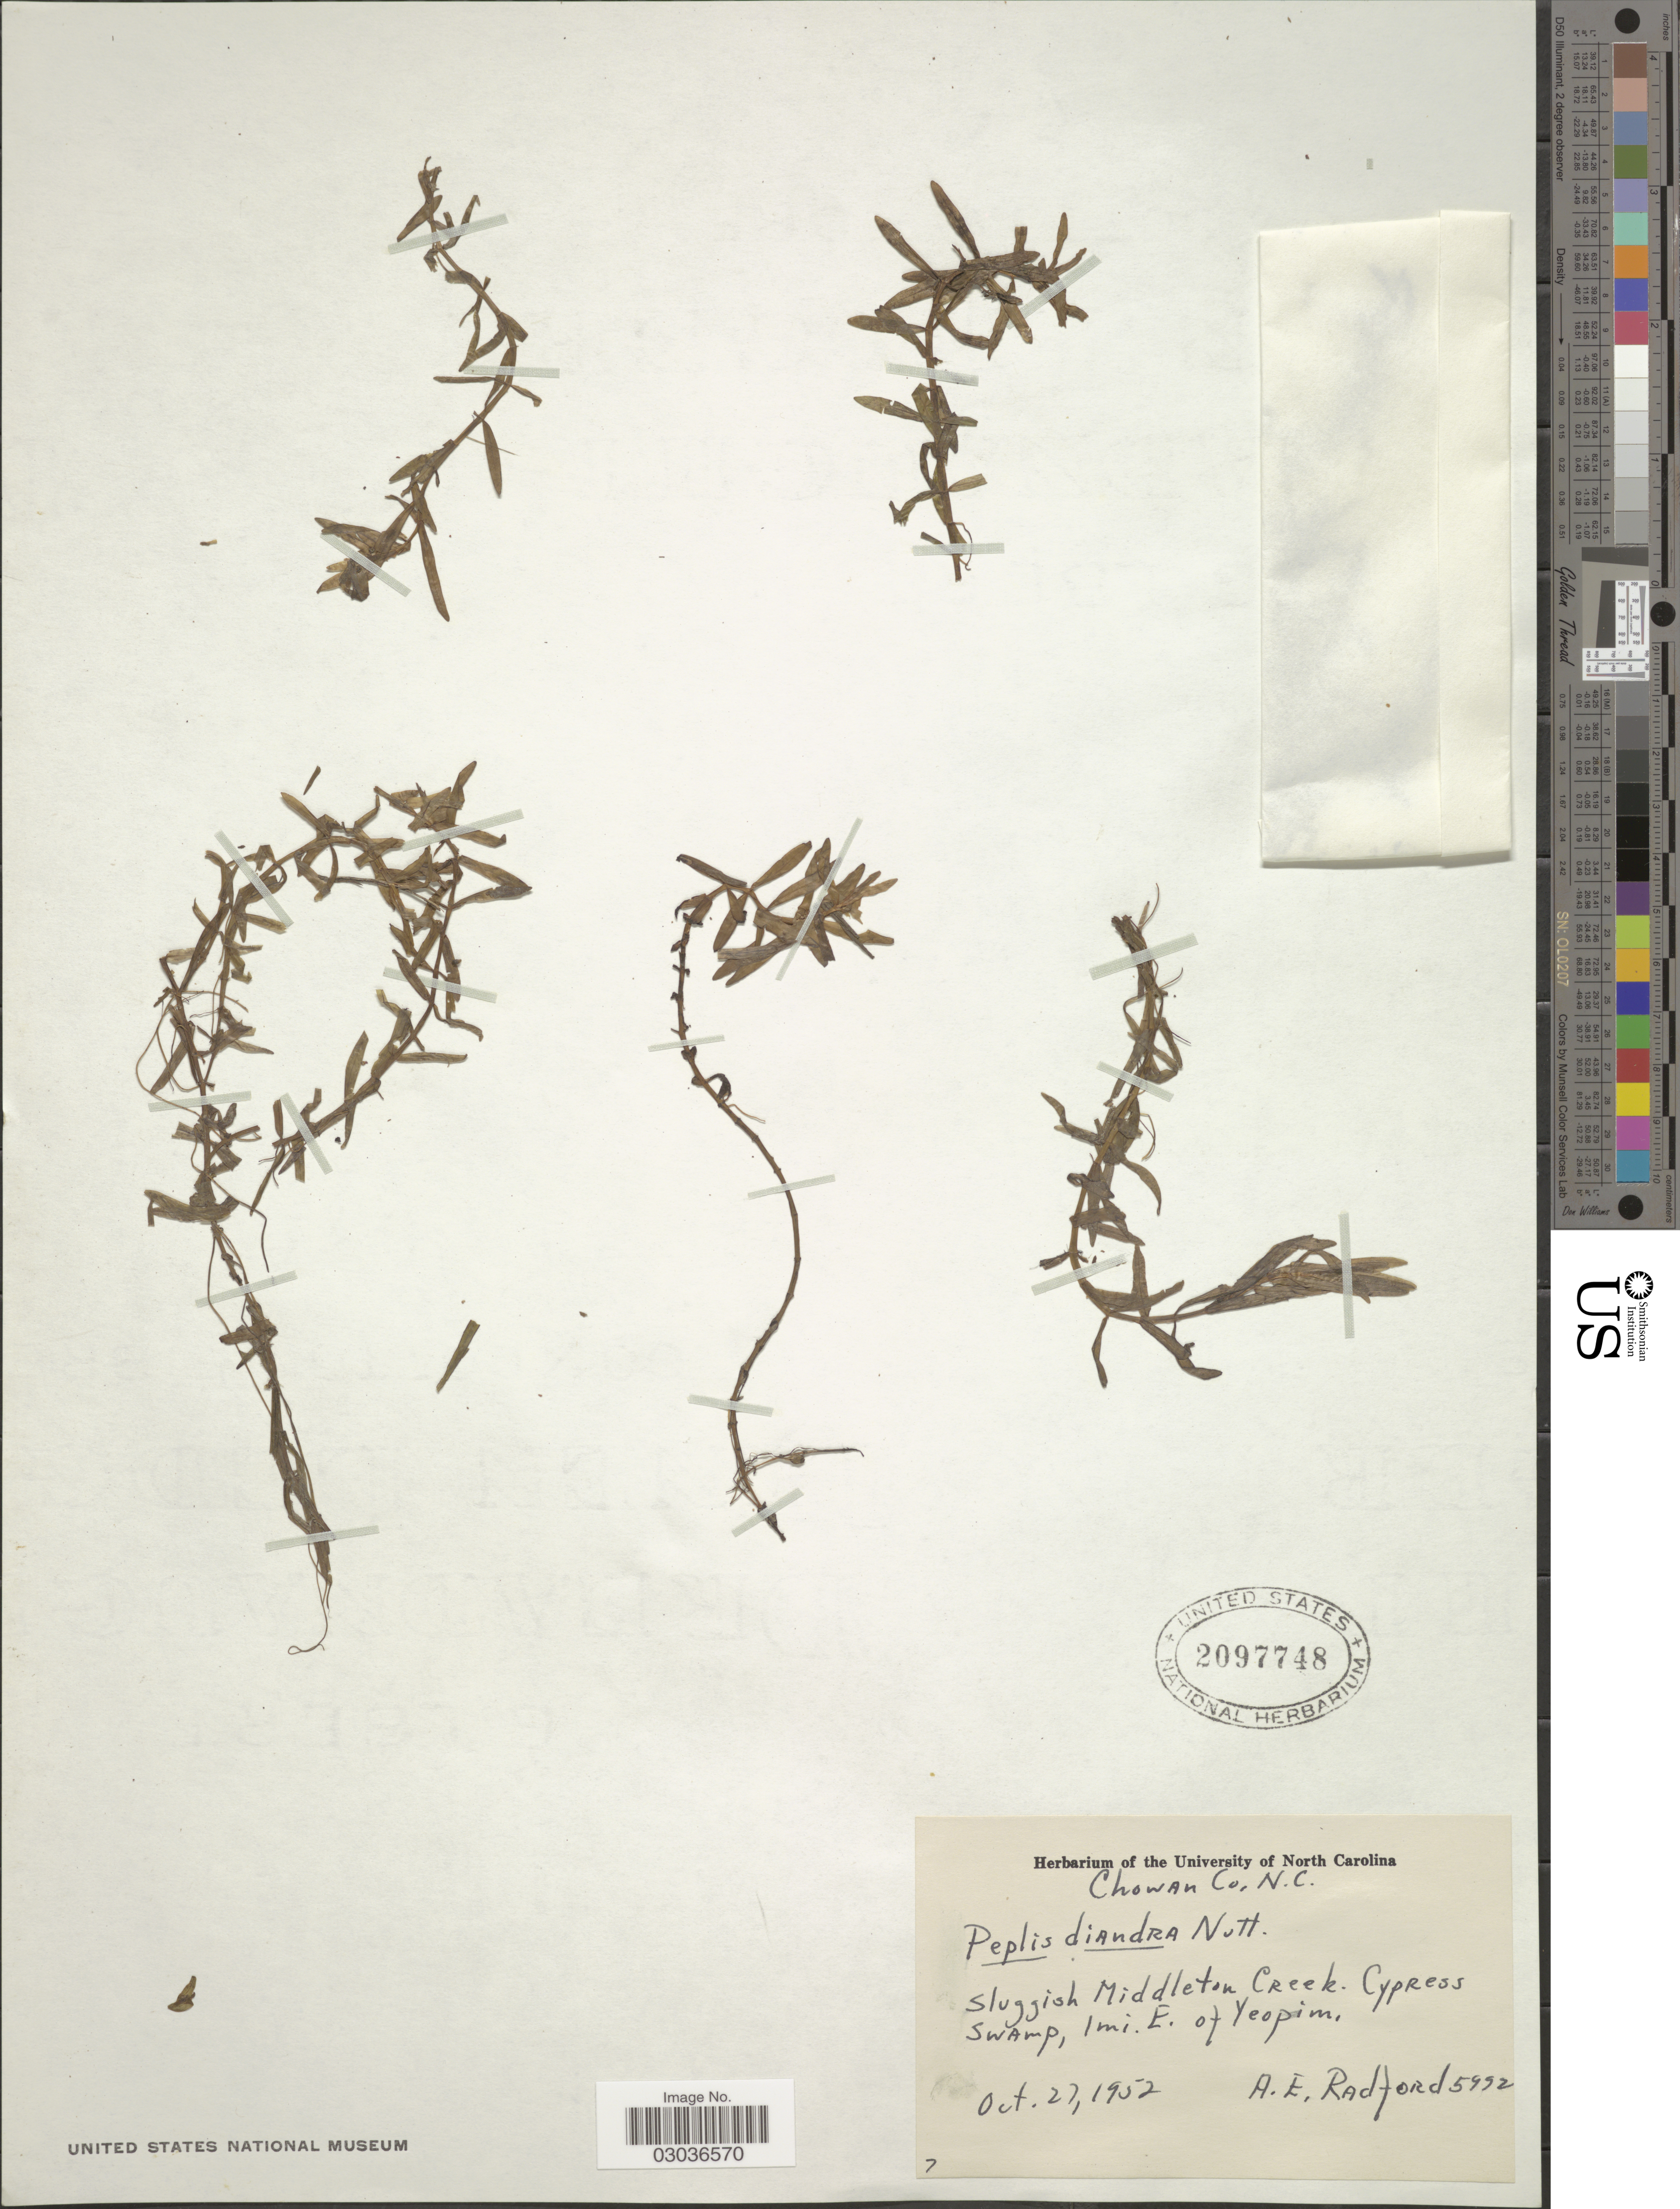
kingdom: Plantae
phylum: Tracheophyta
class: Magnoliopsida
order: Myrtales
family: Lythraceae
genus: Didiplis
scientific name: Didiplis diandra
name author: (Nutt. ex DC.) Alph. Wood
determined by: Strong, Mark T., (BOT), Smithsonian Institution - National Museum of Natural History (UNITED STATES)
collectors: A. E. Radford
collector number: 5992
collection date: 1952-10-27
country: United States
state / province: North Carolina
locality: Chowan Co., N. C. Sluggish Middleton Creek. Cypress Swamp, 1 mi. E. of Yeopim.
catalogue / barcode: US 2097748